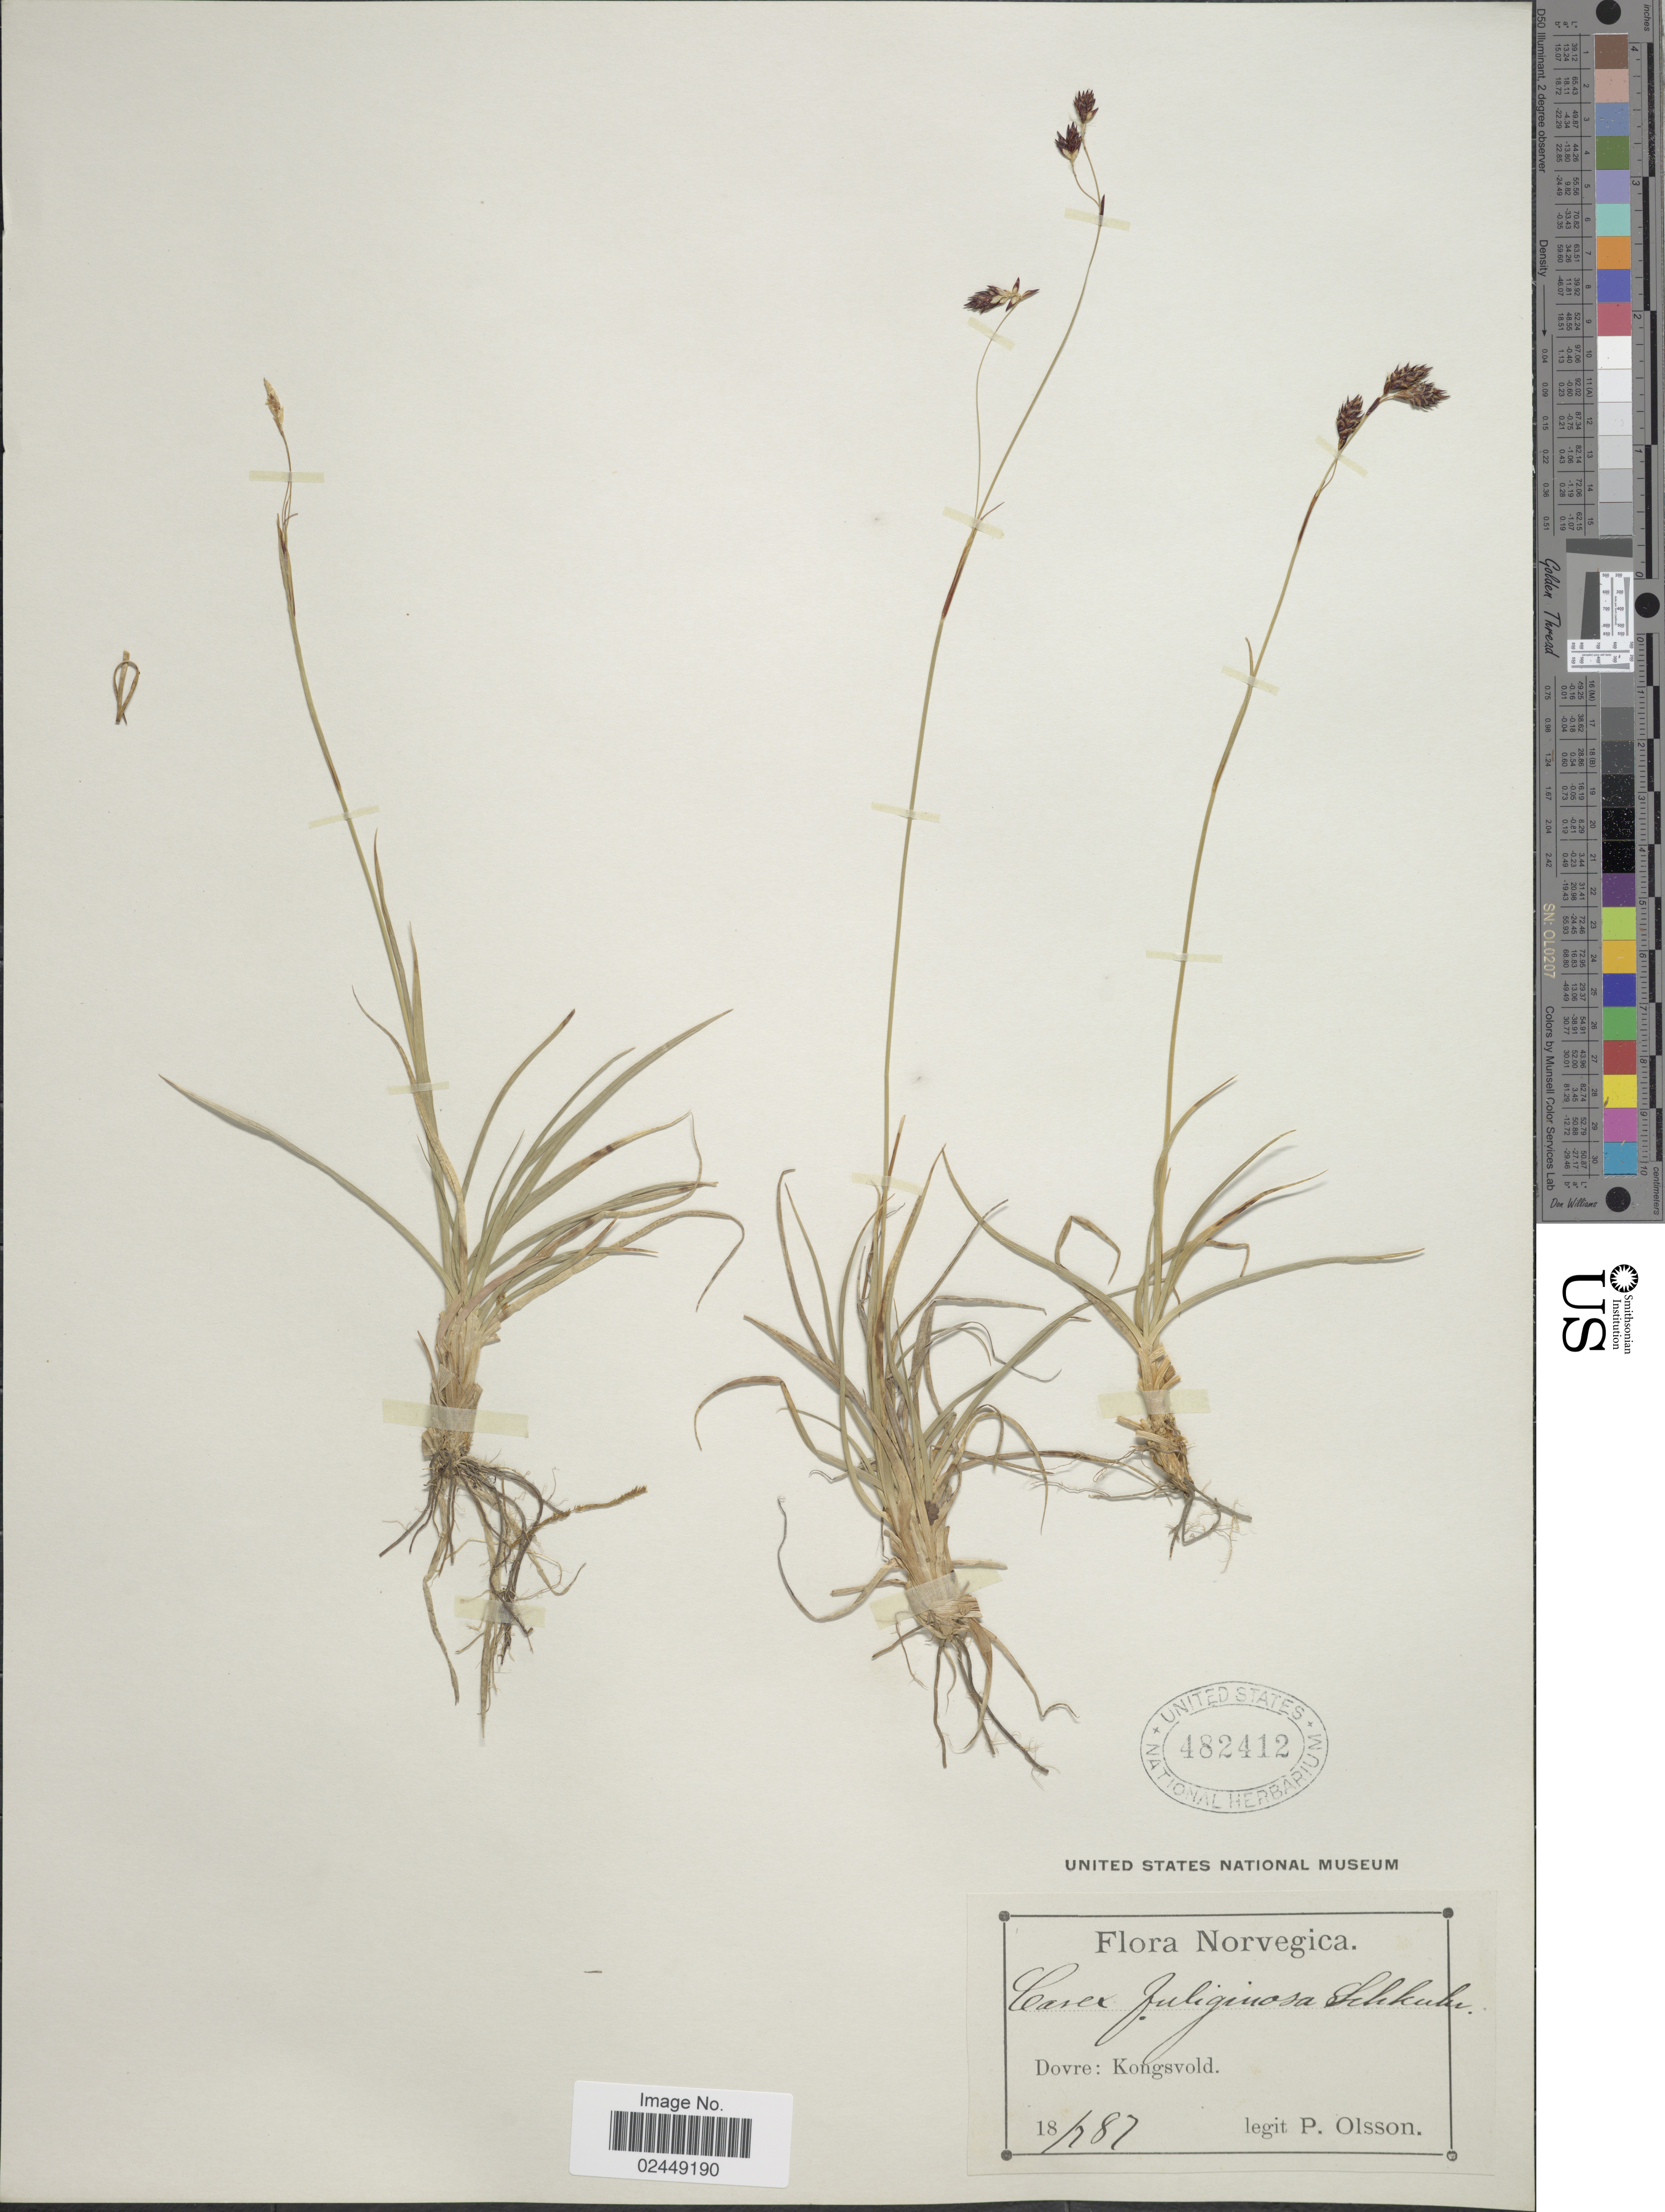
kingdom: Plantae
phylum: Tracheophyta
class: Liliopsida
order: Poales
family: Cyperaceae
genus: Carex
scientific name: Carex fuliginosa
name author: Schkuhr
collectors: P. Olsson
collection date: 1887-07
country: Norway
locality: Dovre: Kongsvold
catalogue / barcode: US 482412